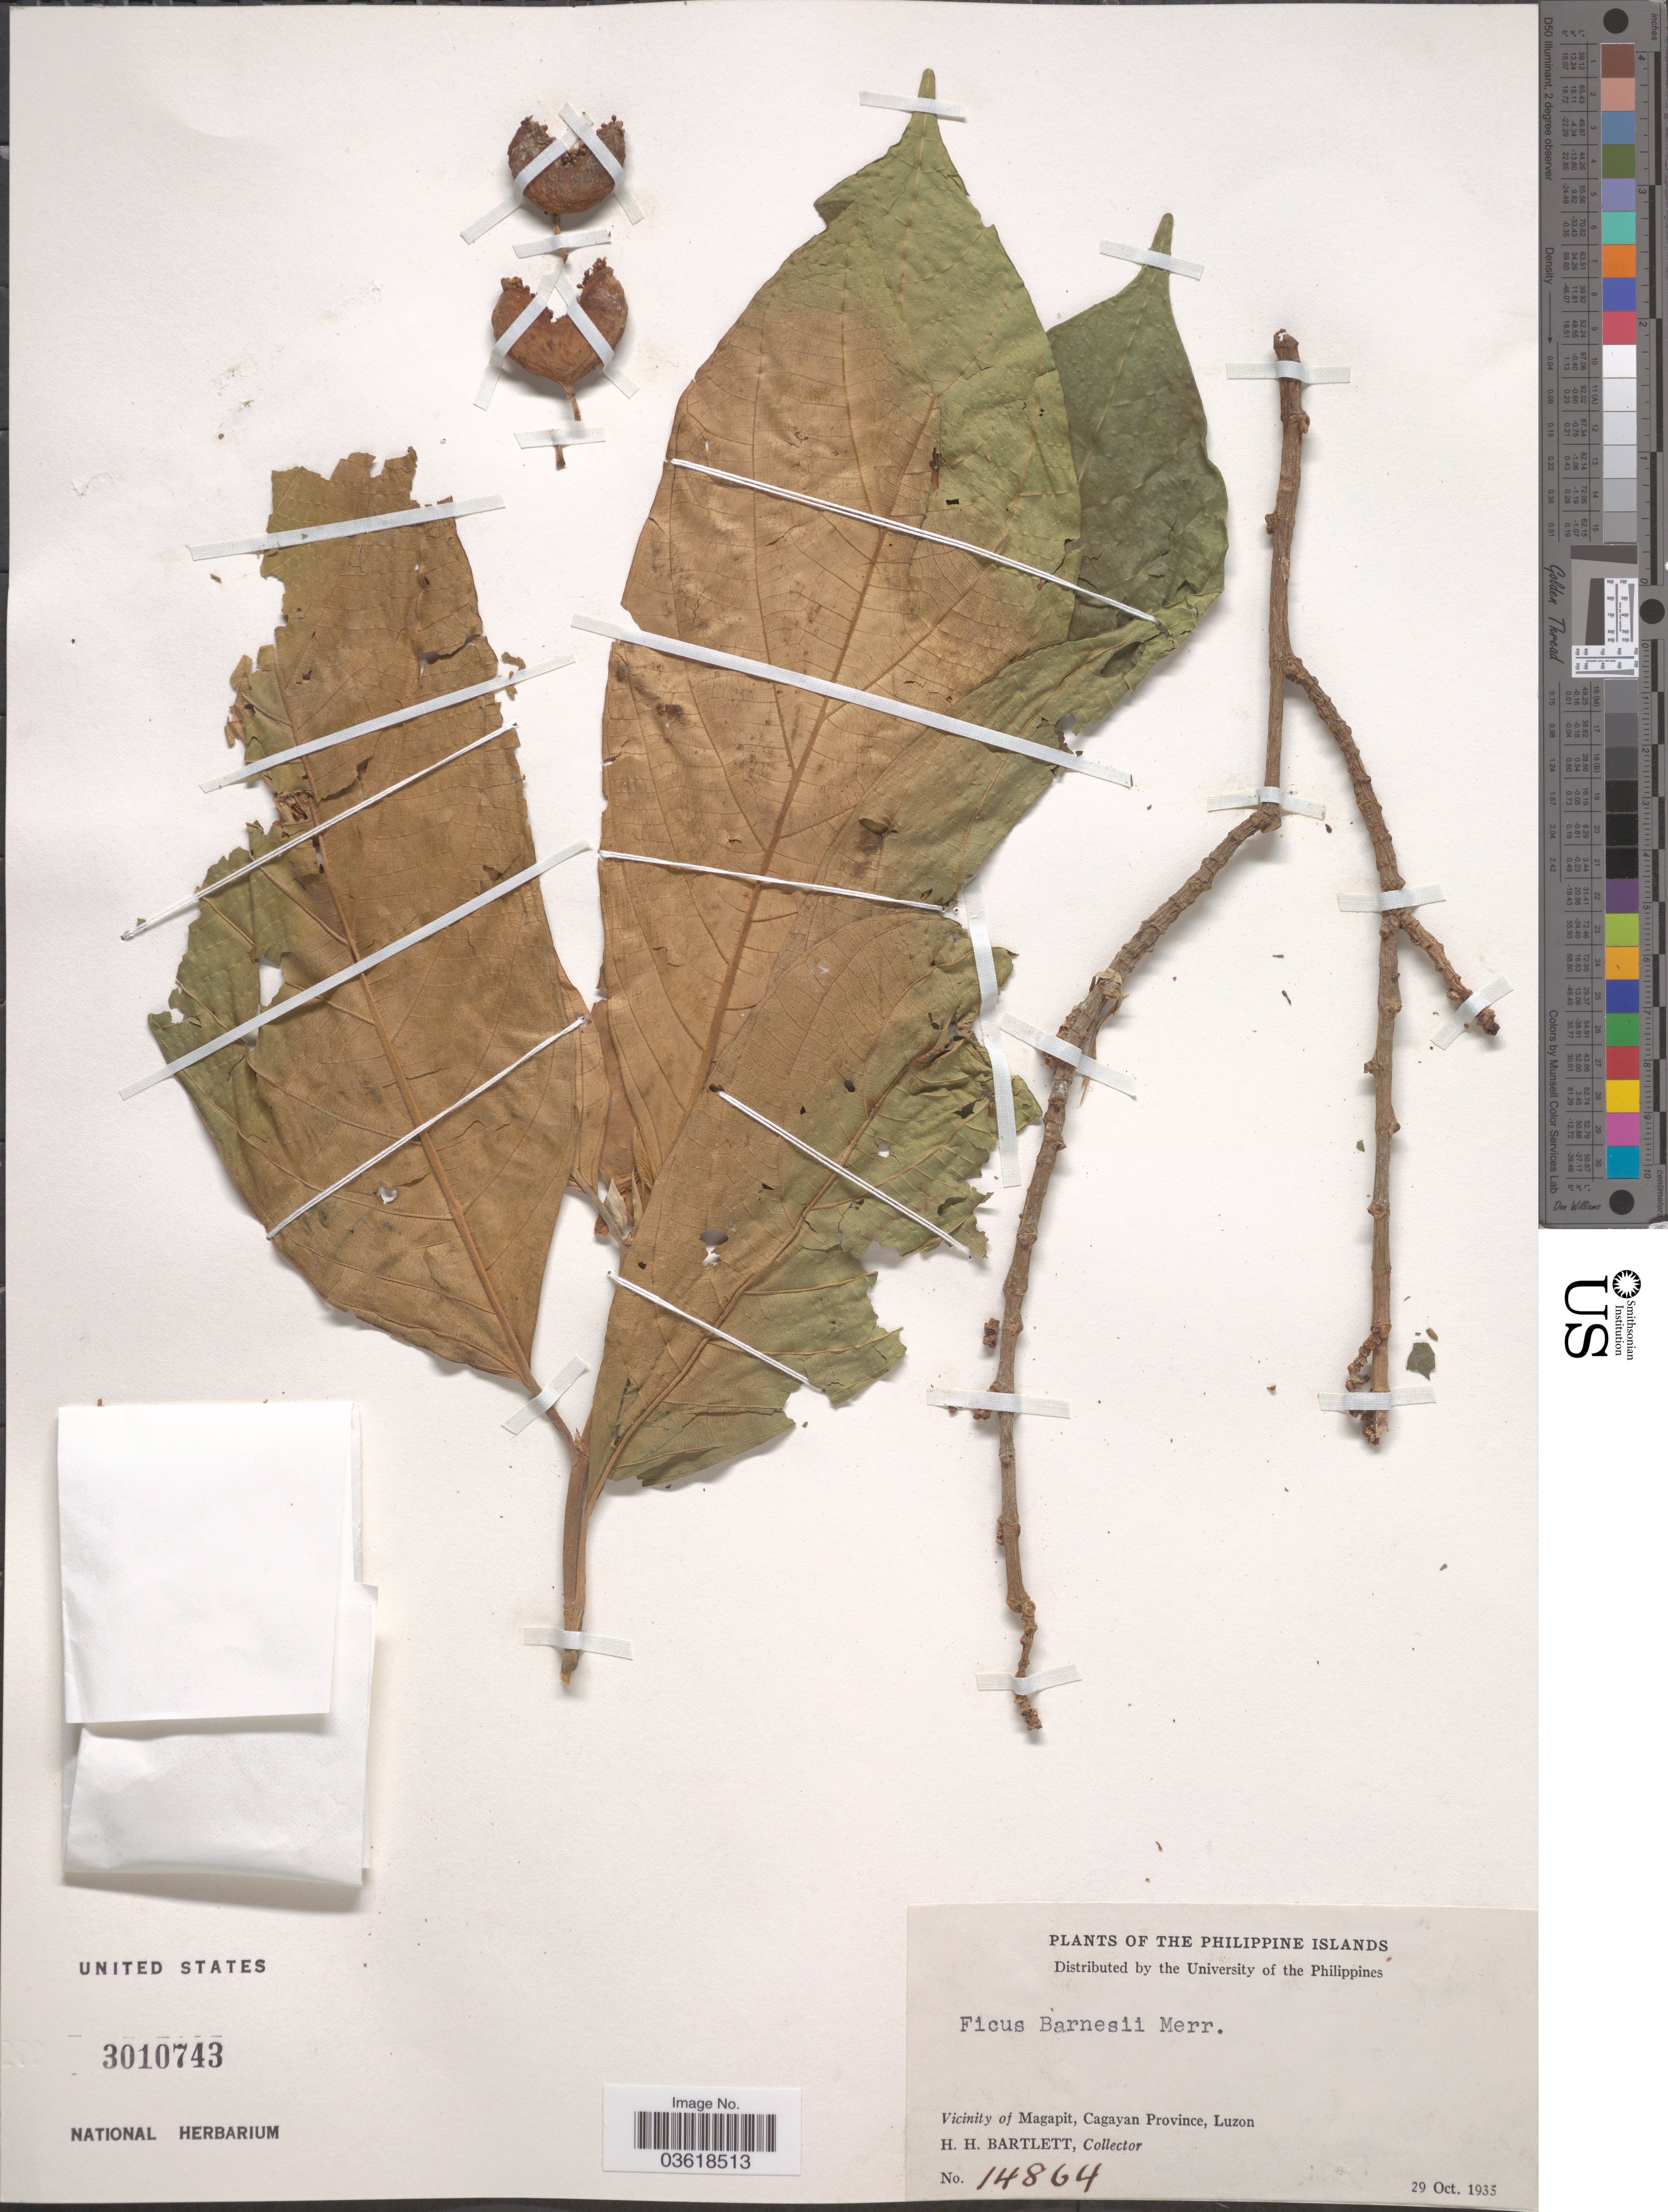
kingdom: Plantae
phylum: Tracheophyta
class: Magnoliopsida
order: Rosales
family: Moraceae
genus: Ficus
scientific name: Ficus botryocarpa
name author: Miq.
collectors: H. H. Bartlett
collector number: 14864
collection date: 1935-10-29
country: Philippines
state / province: Cagayan Valley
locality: The Philippine Islands. Vicinity of Magapit, Cagayan Province, Luzon.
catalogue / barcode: US 3010743